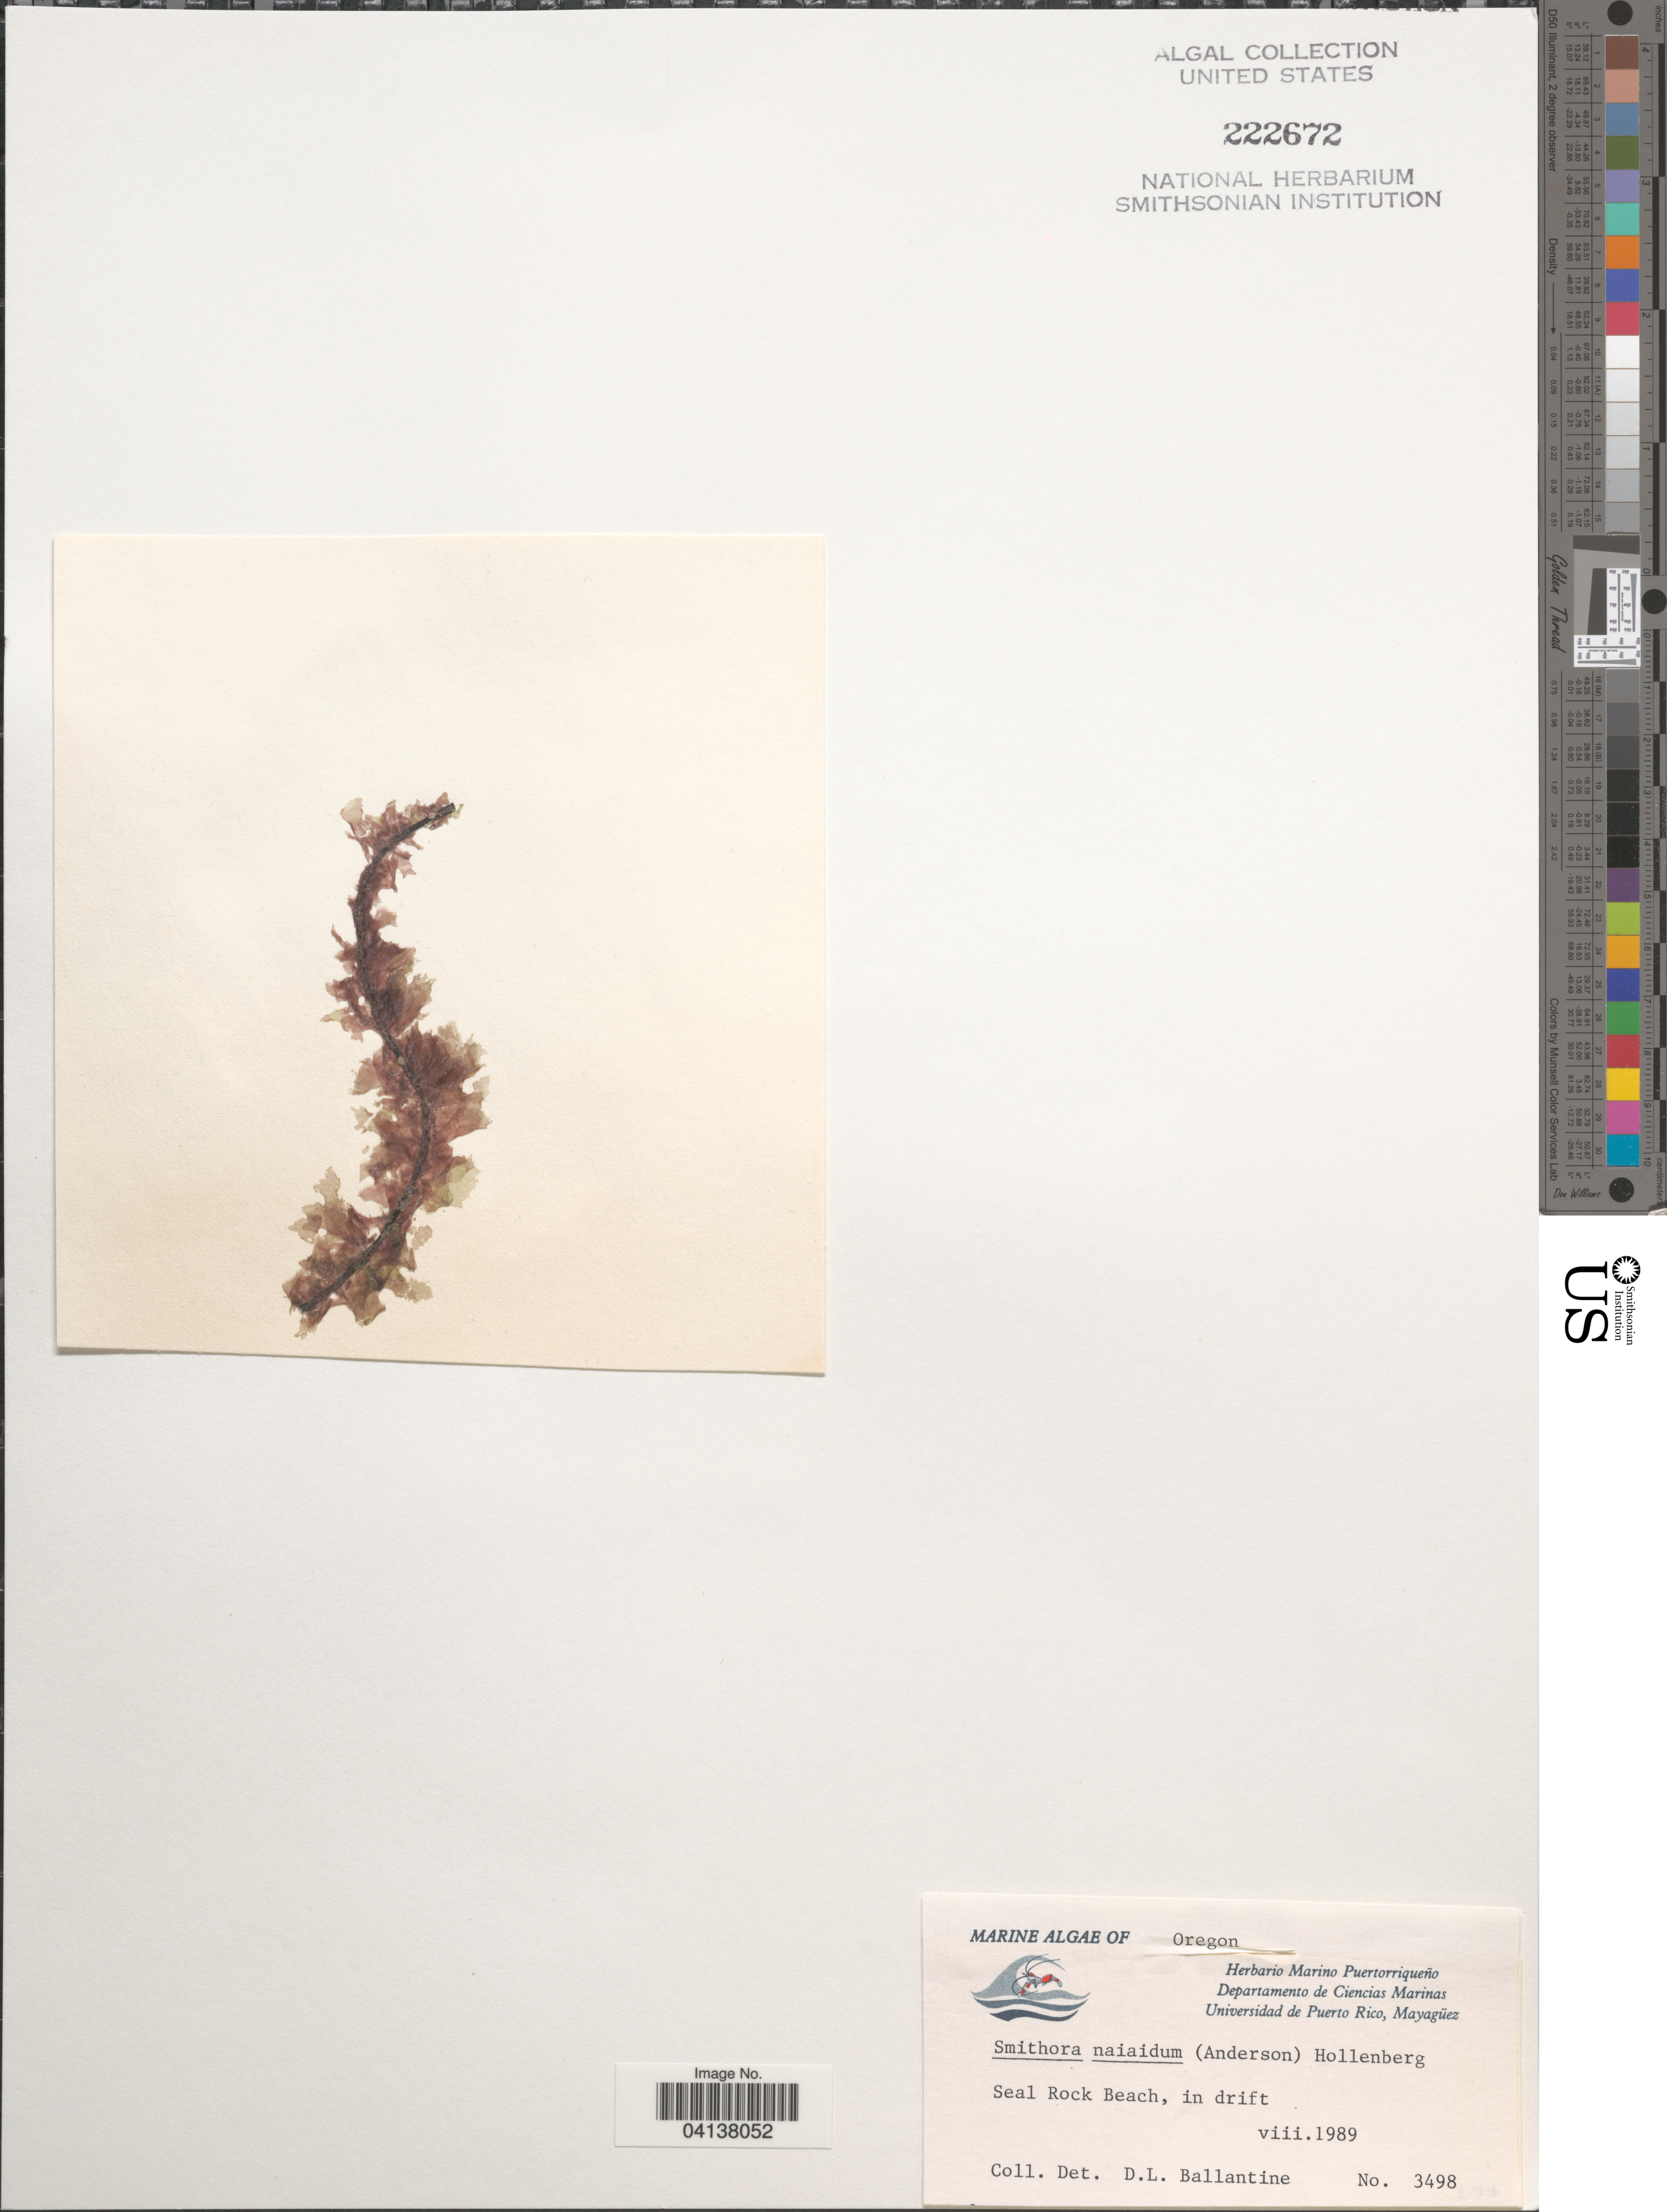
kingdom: Plantae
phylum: Rhodophyta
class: Compsopogonophyceae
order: Erythropeltidales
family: Erythrotrichiaceae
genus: Smithora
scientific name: Smithora naiadum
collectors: D.L. Ballantine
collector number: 3498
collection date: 1989-08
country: United States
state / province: Oregon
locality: Seal Rock Beach, in drift.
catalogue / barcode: US 222672